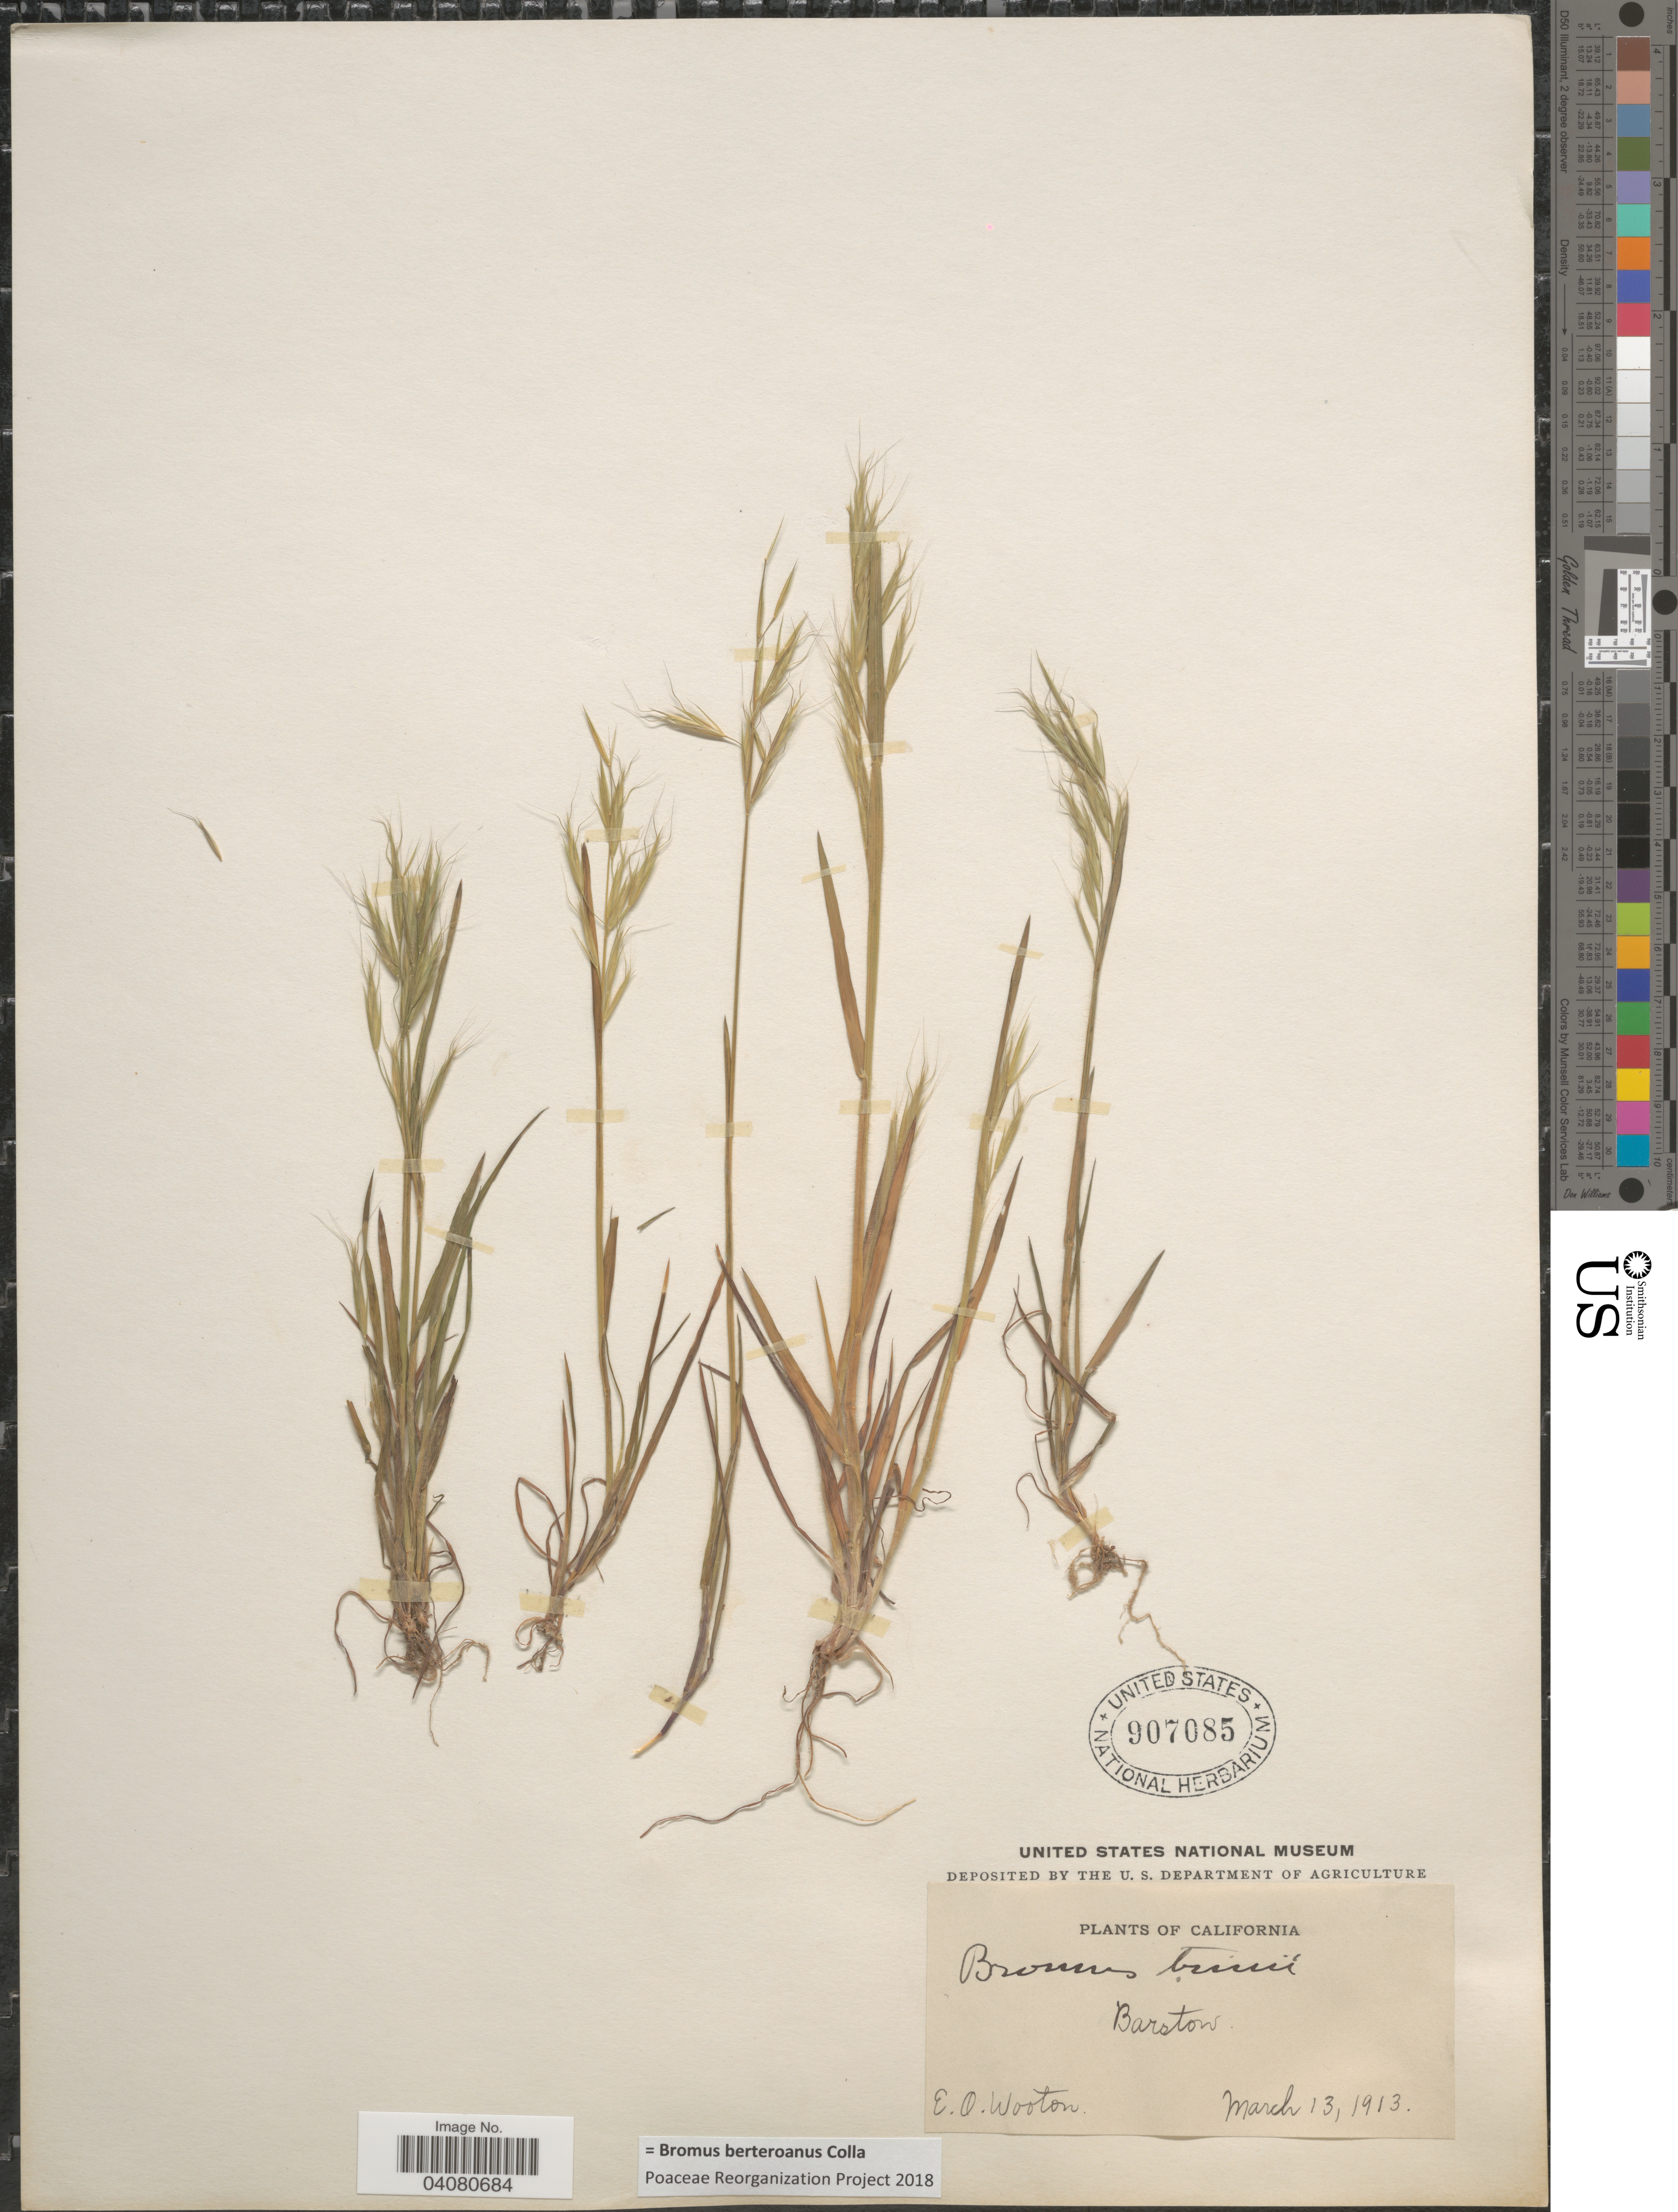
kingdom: Plantae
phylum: Tracheophyta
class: Liliopsida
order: Poales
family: Poaceae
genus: Bromus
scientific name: Bromus berteroanus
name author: Colla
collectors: E. O. Wooton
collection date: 1913-03-13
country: United States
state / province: California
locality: Barstow.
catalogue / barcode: US 907085